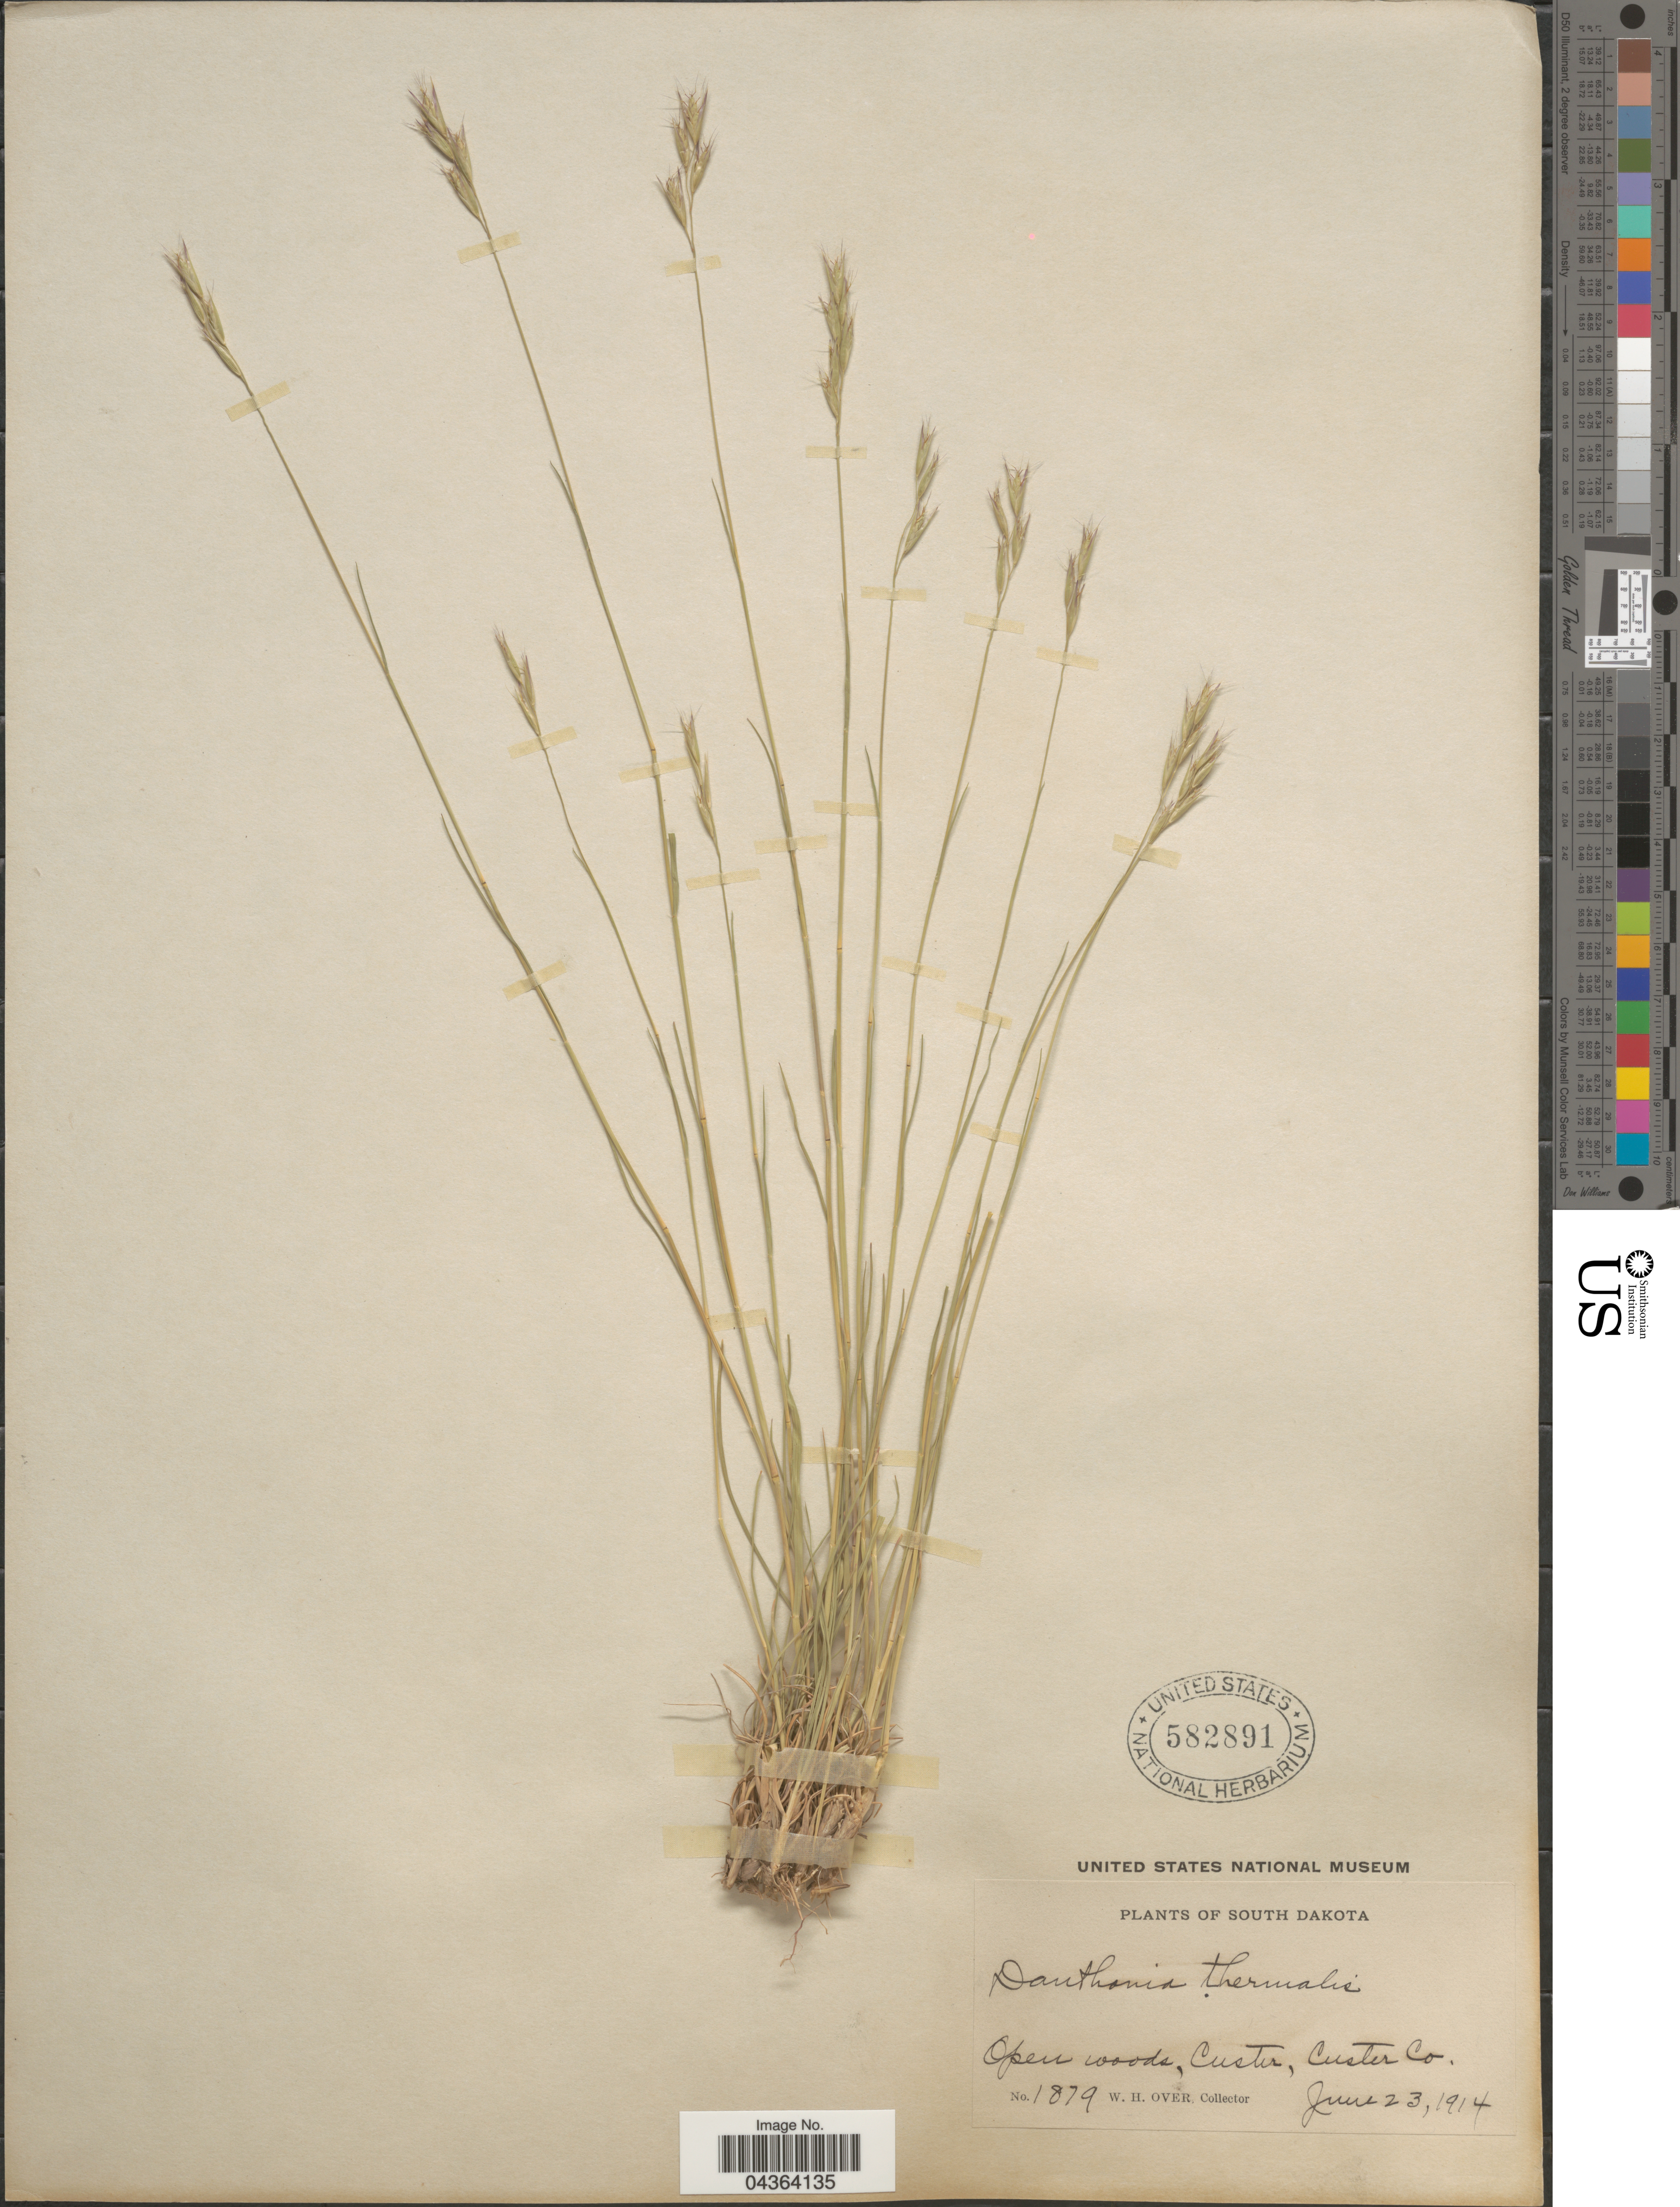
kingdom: Plantae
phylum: Tracheophyta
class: Liliopsida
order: Poales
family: Poaceae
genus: Danthonia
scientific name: Danthonia spicata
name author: (L.) P. Beauv. ex Roem. & Schult.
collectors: W. Over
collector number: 1879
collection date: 1914-06-23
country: United States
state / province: South Dakota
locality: Open woods, Custer, Custer Co.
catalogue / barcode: US 582891